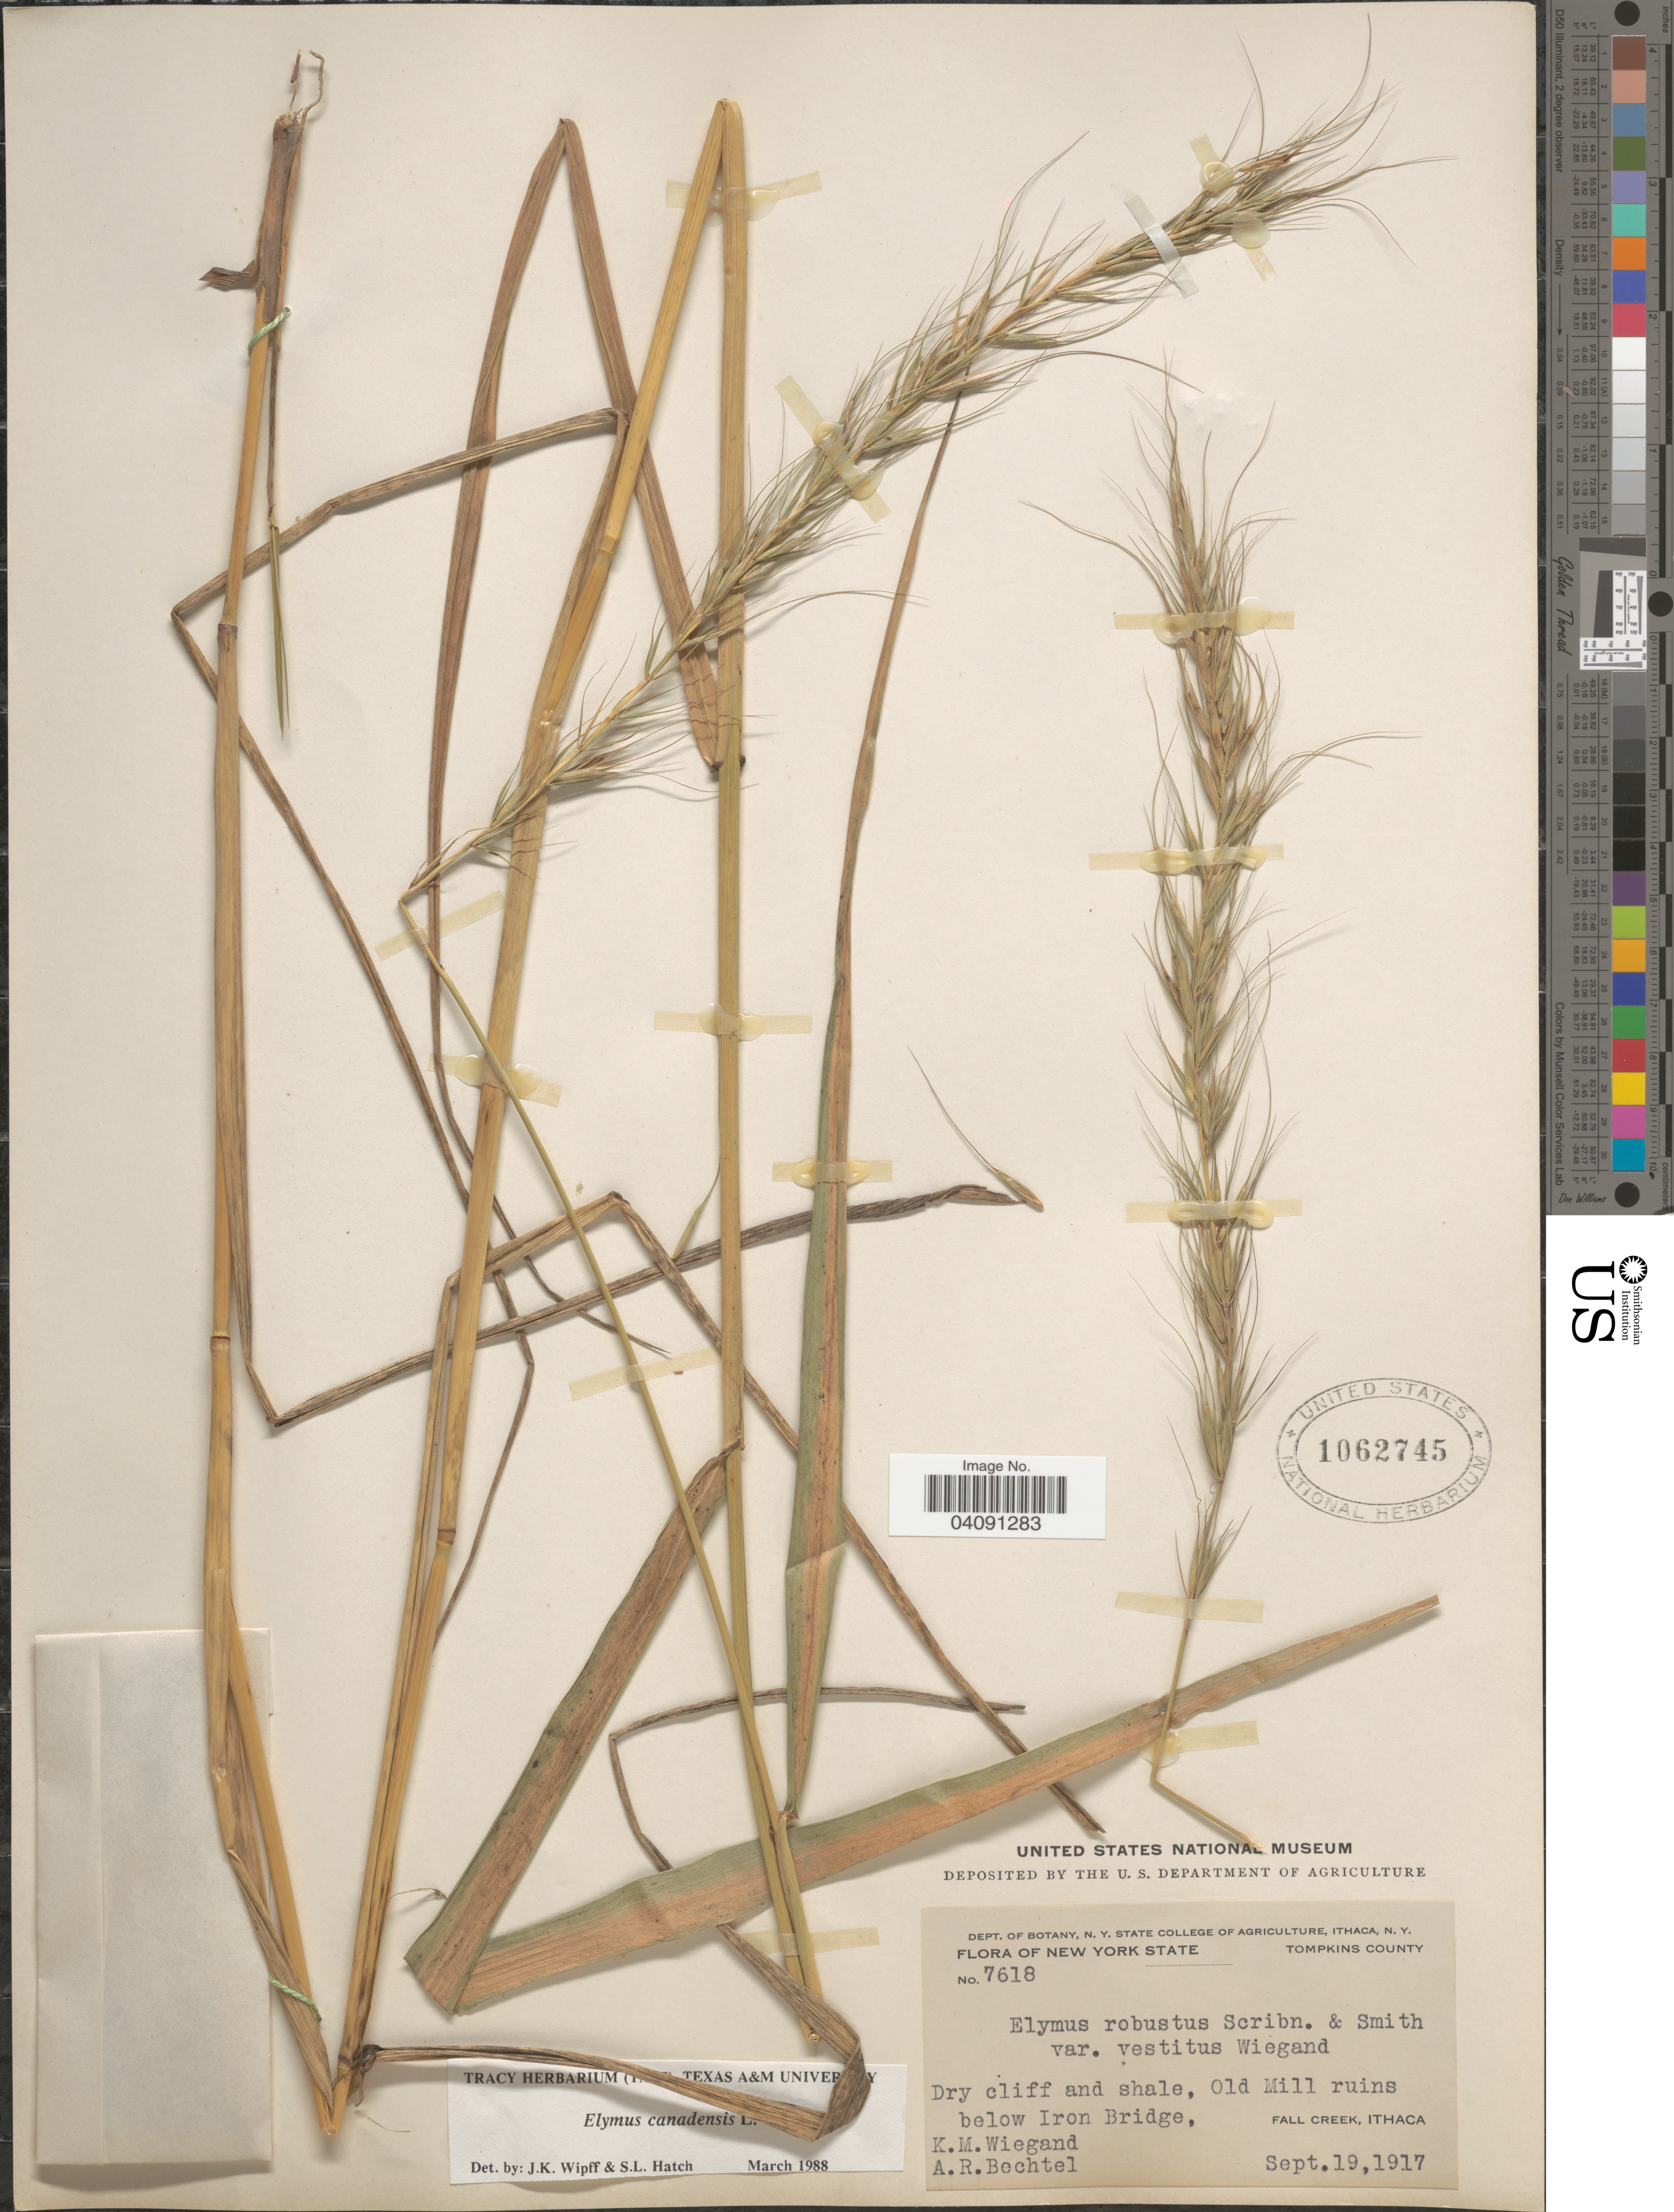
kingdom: Plantae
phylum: Tracheophyta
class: Liliopsida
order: Poales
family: Poaceae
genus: Elymus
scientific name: Elymus canadensis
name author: L.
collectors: K. M. Wiegand & A. Bechtel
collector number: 7618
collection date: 1917-09-19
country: United States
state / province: New York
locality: Tompkins County. Dry cliffs and shale, Old Mill ruins below Iron Bridge, Fall Creek, Ithaca.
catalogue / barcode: US 1062745